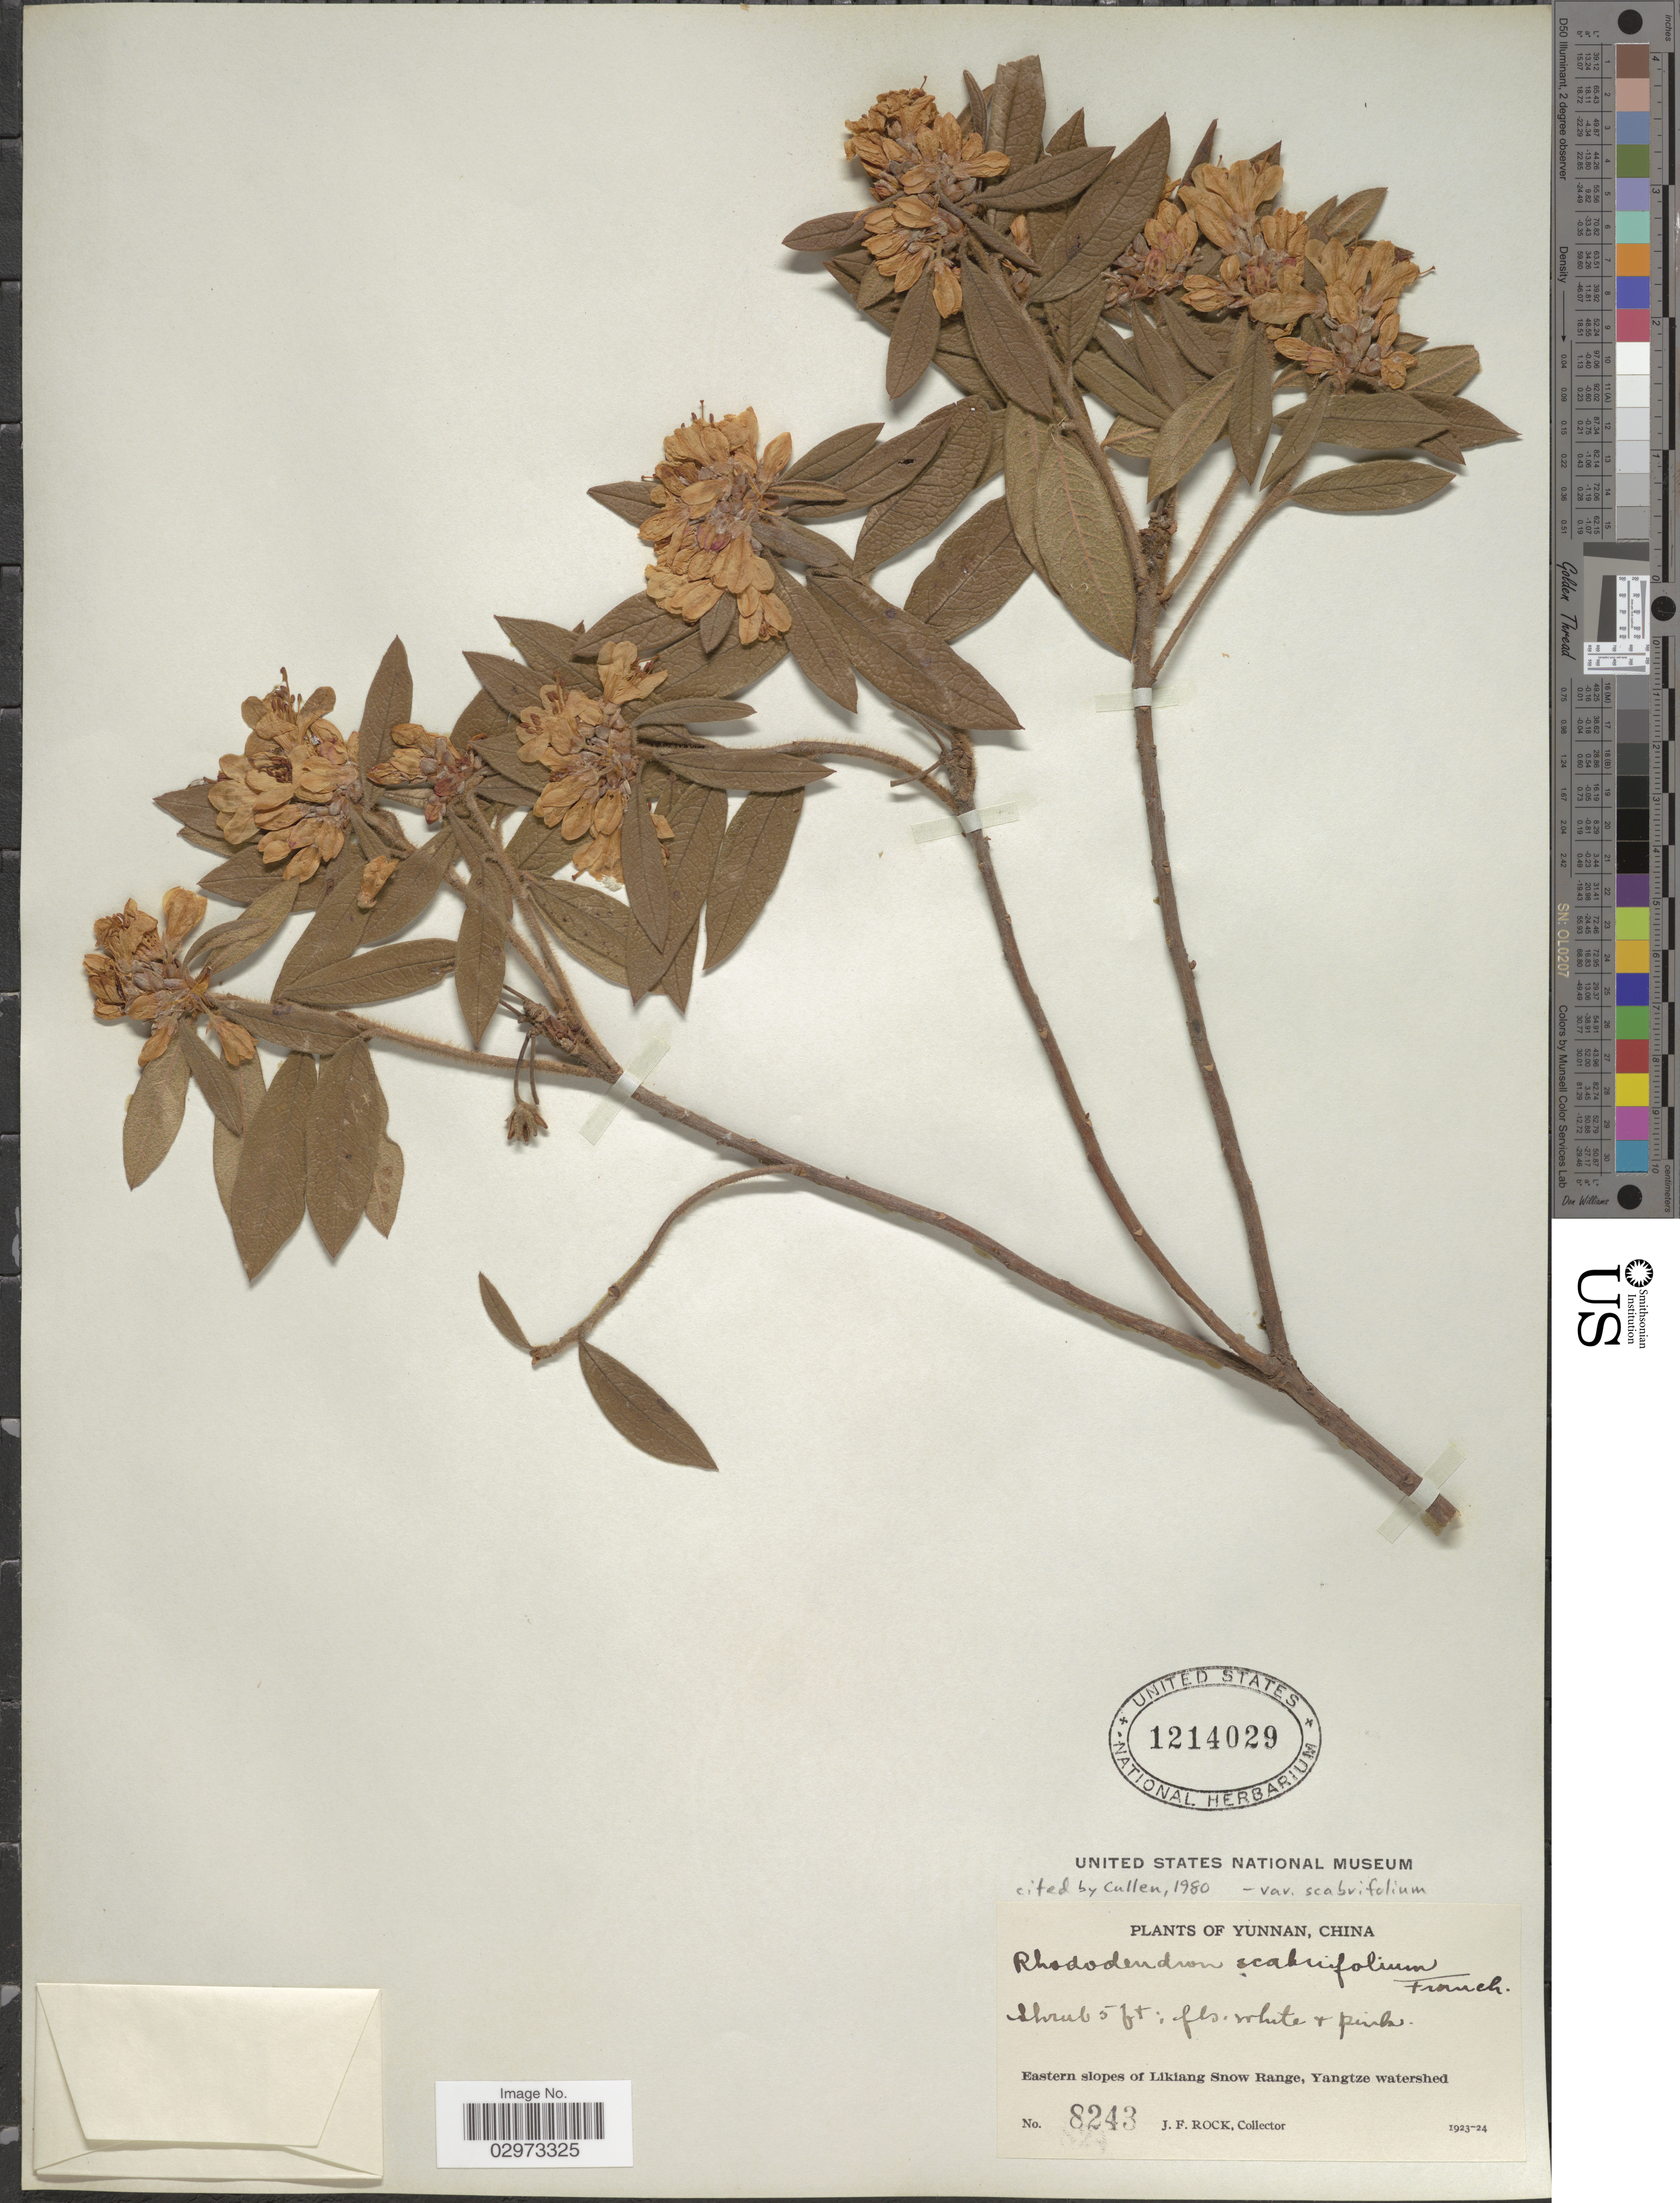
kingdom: Plantae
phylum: Tracheophyta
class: Magnoliopsida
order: Ericales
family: Ericaceae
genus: Rhododendron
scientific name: Rhododendron scabrifolium var. scabrifolium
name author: Franch.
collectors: J. Rock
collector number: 8243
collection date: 1923/1924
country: China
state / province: Yunnan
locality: Eastern slopes of Likiang Snow Range, Yangtze watershed.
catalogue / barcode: US 1214029